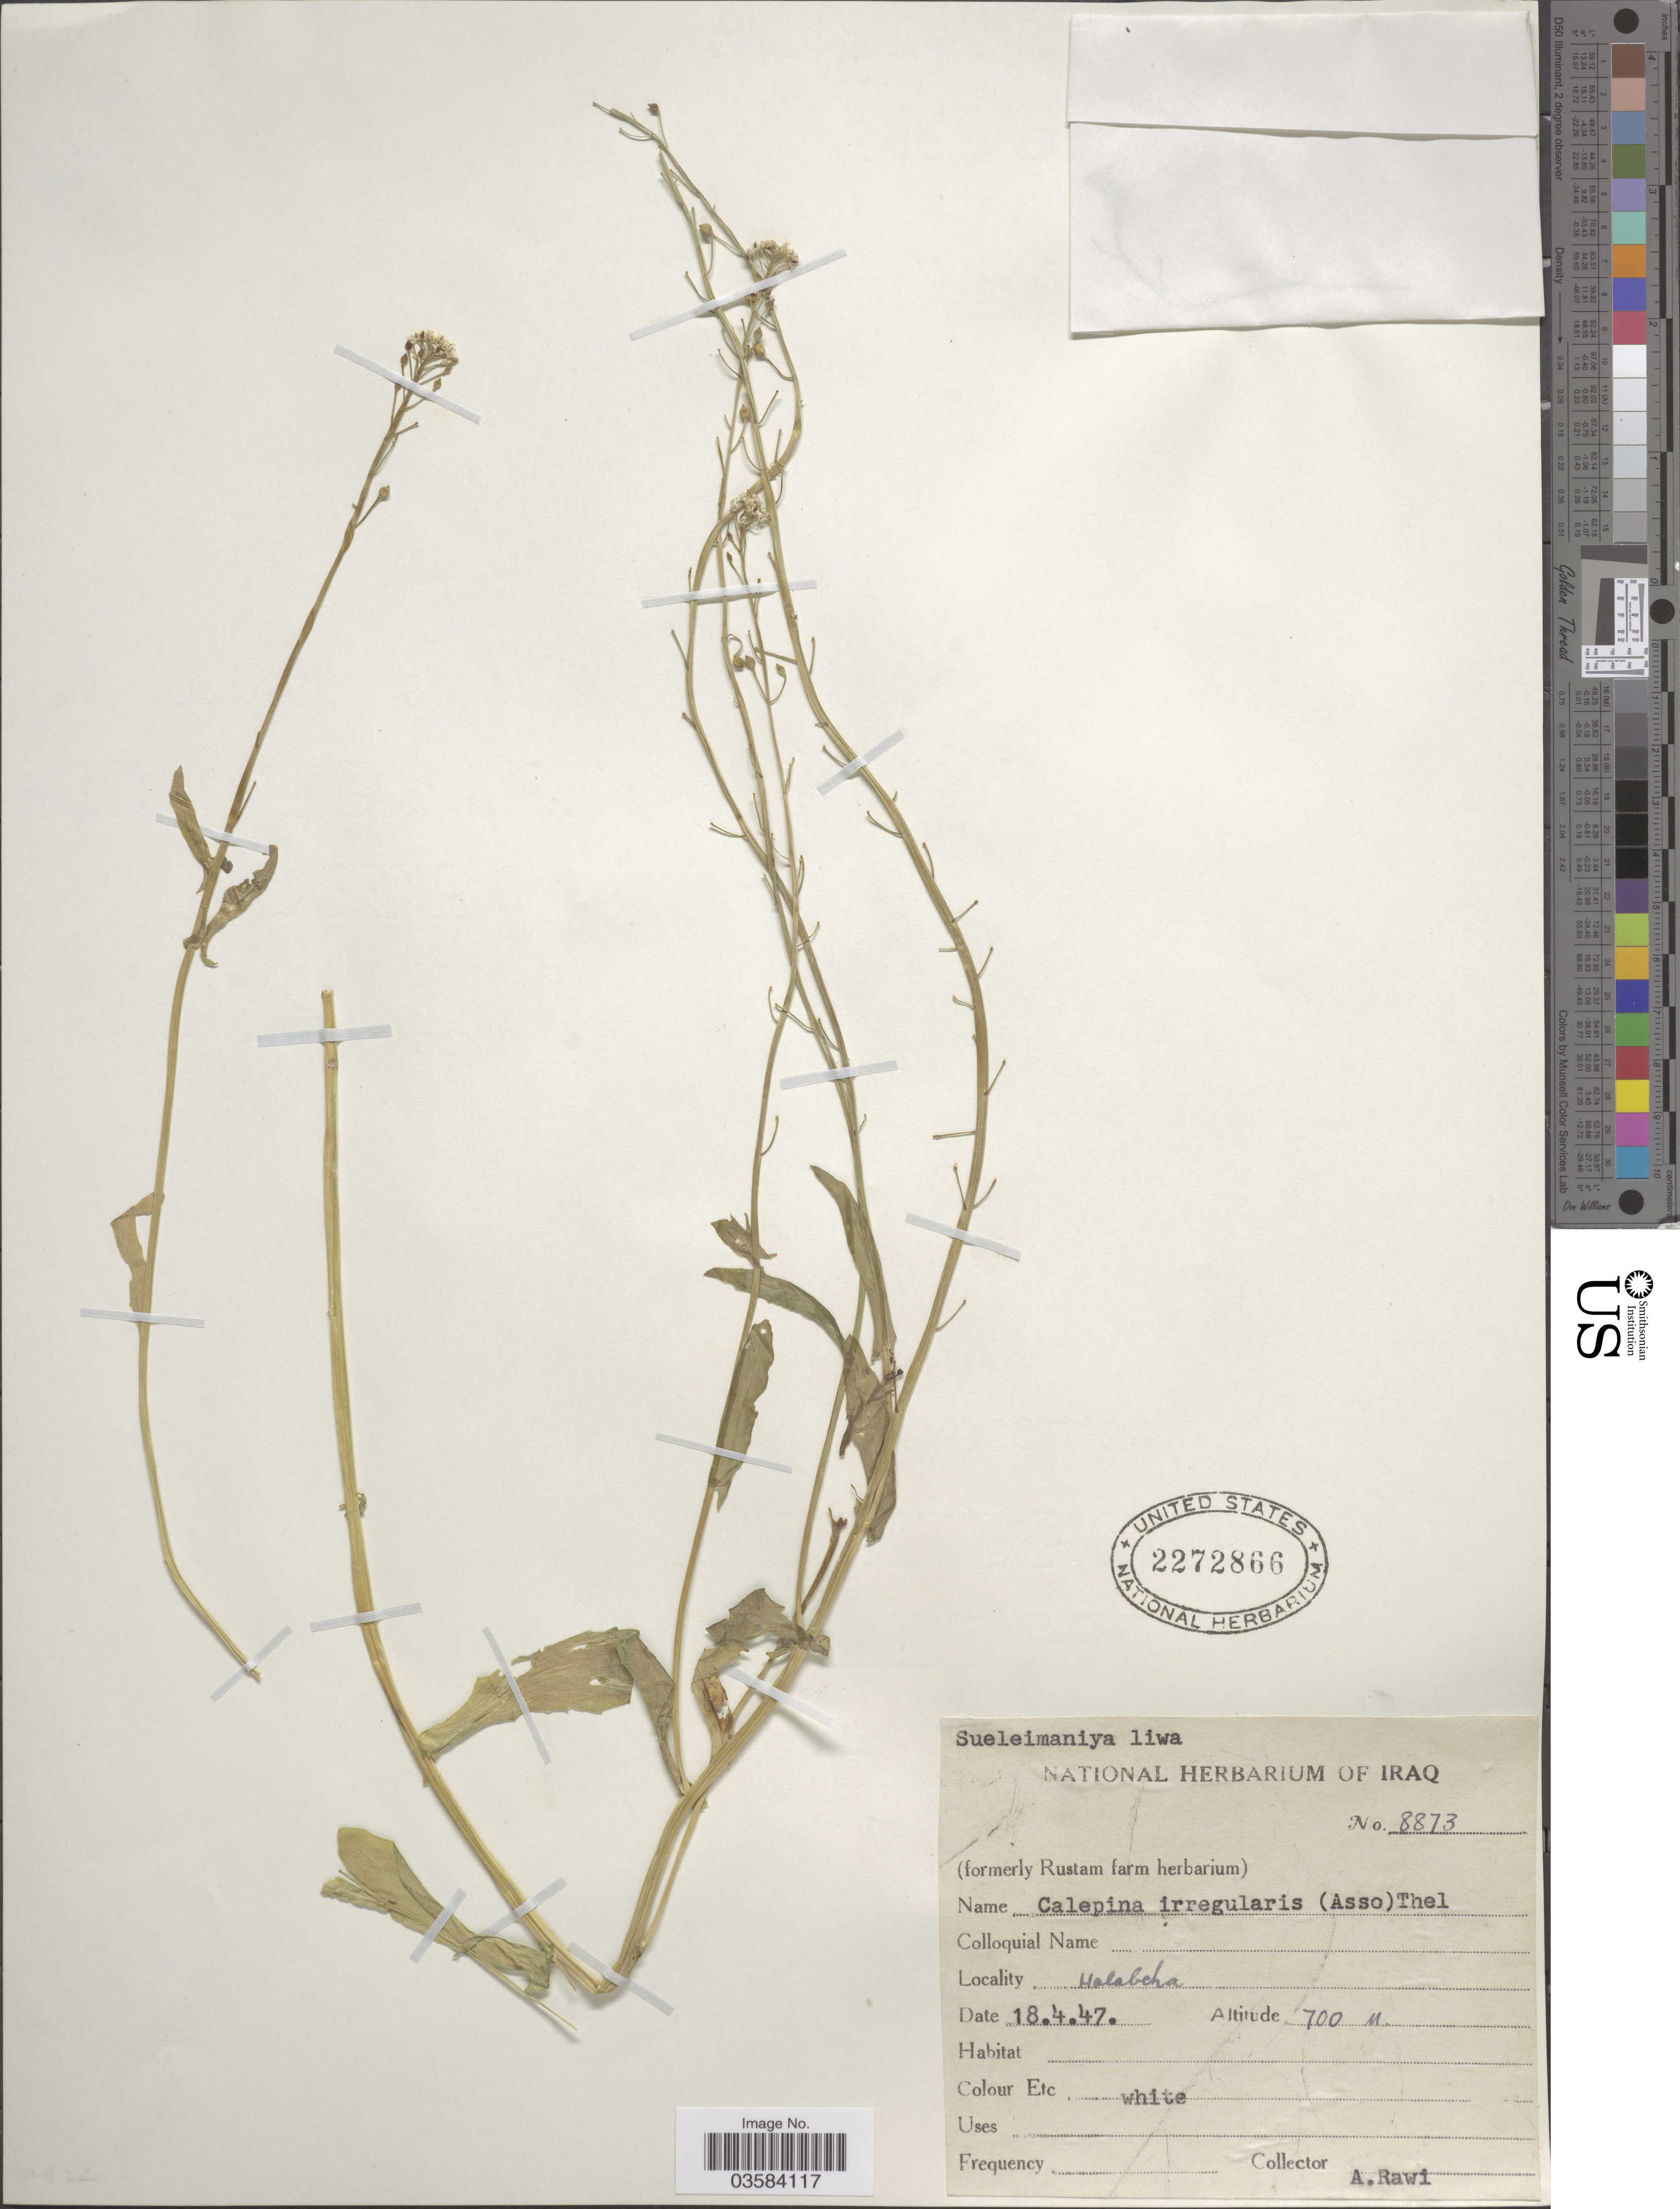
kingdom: Plantae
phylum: Tracheophyta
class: Magnoliopsida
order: Brassicales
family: Brassicaceae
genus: Calepina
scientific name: Calepina irregularis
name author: (Asso) Thell.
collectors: A. Rawi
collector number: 8873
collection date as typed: Transcribed d/m/y: 18/4/47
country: Iraq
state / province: As Sulaymānīyah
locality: Sueleimaniya liwa. Halabcha.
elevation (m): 700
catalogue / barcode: US 2272866